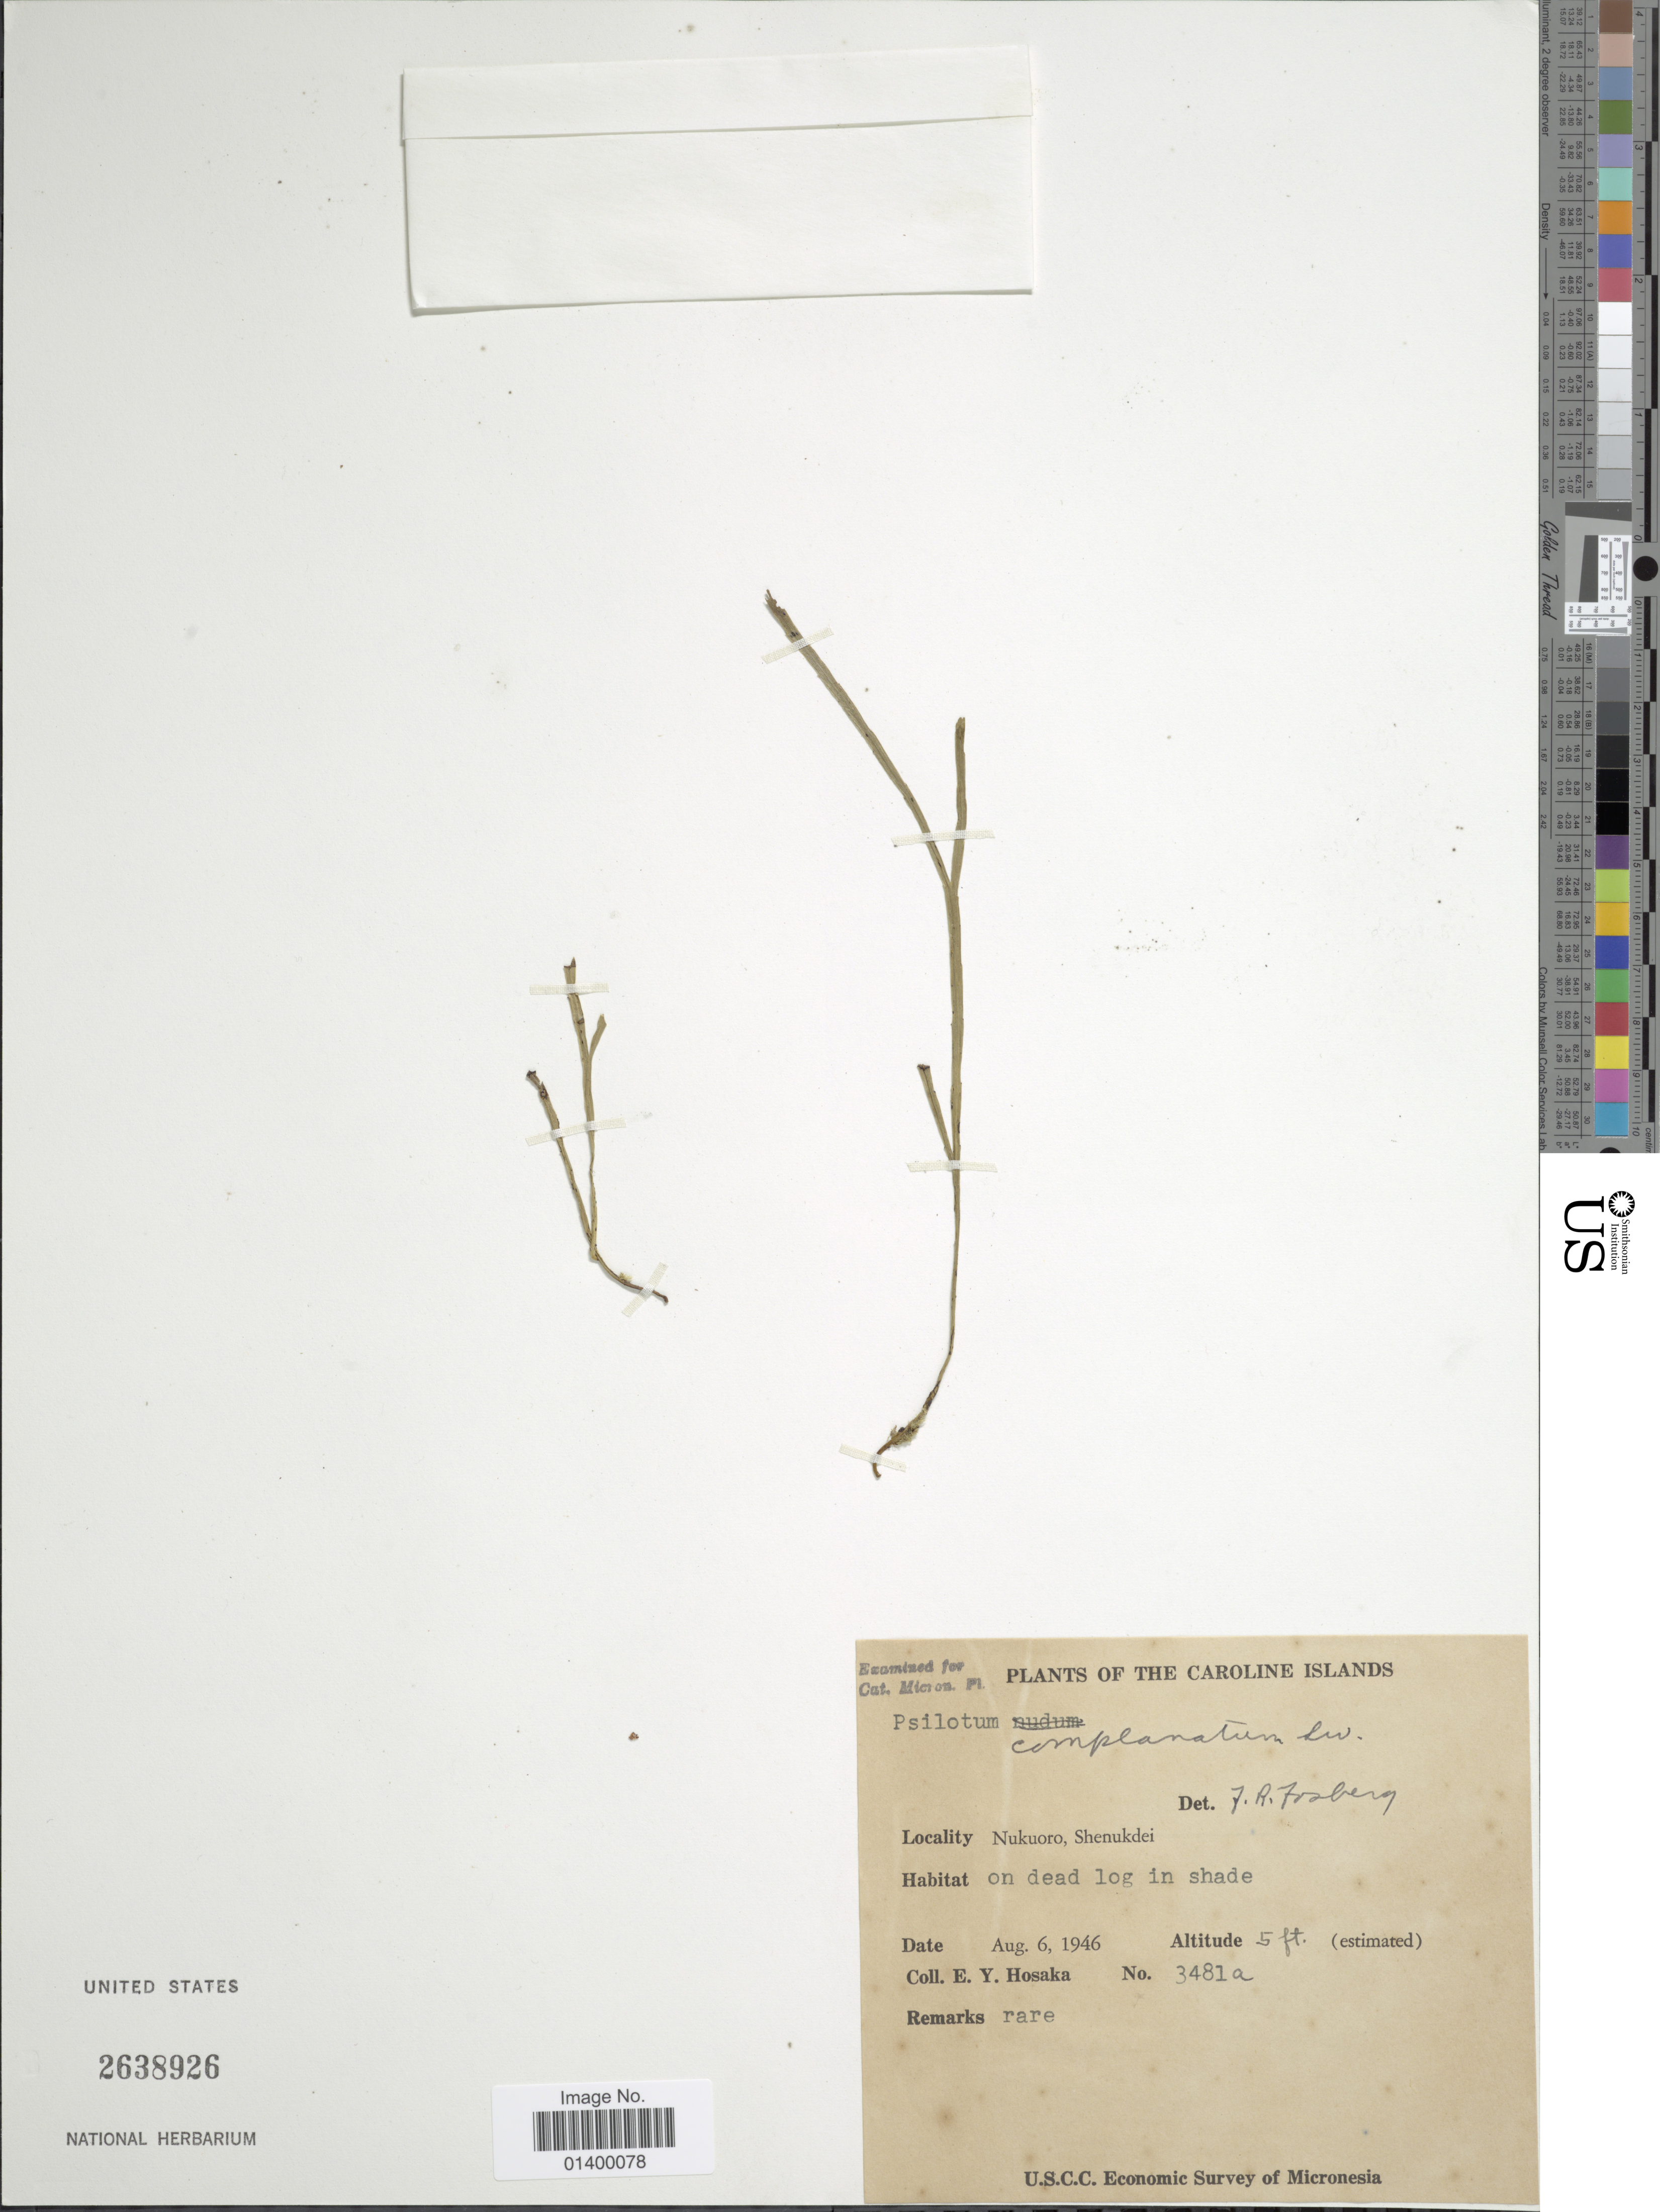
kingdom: Plantae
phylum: Tracheophyta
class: Polypodiopsida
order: Psilotales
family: Psilotaceae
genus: Psilotum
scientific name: Psilotum complanatum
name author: Sw.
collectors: E. Y. Hosaka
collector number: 3481a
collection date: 1946-08-06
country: Micronesia, Federated States of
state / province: Pohnpei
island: Nukuoro Atoll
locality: Caroline Islands, Nukuoro, Shenukdei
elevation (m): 2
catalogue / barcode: US 2638926